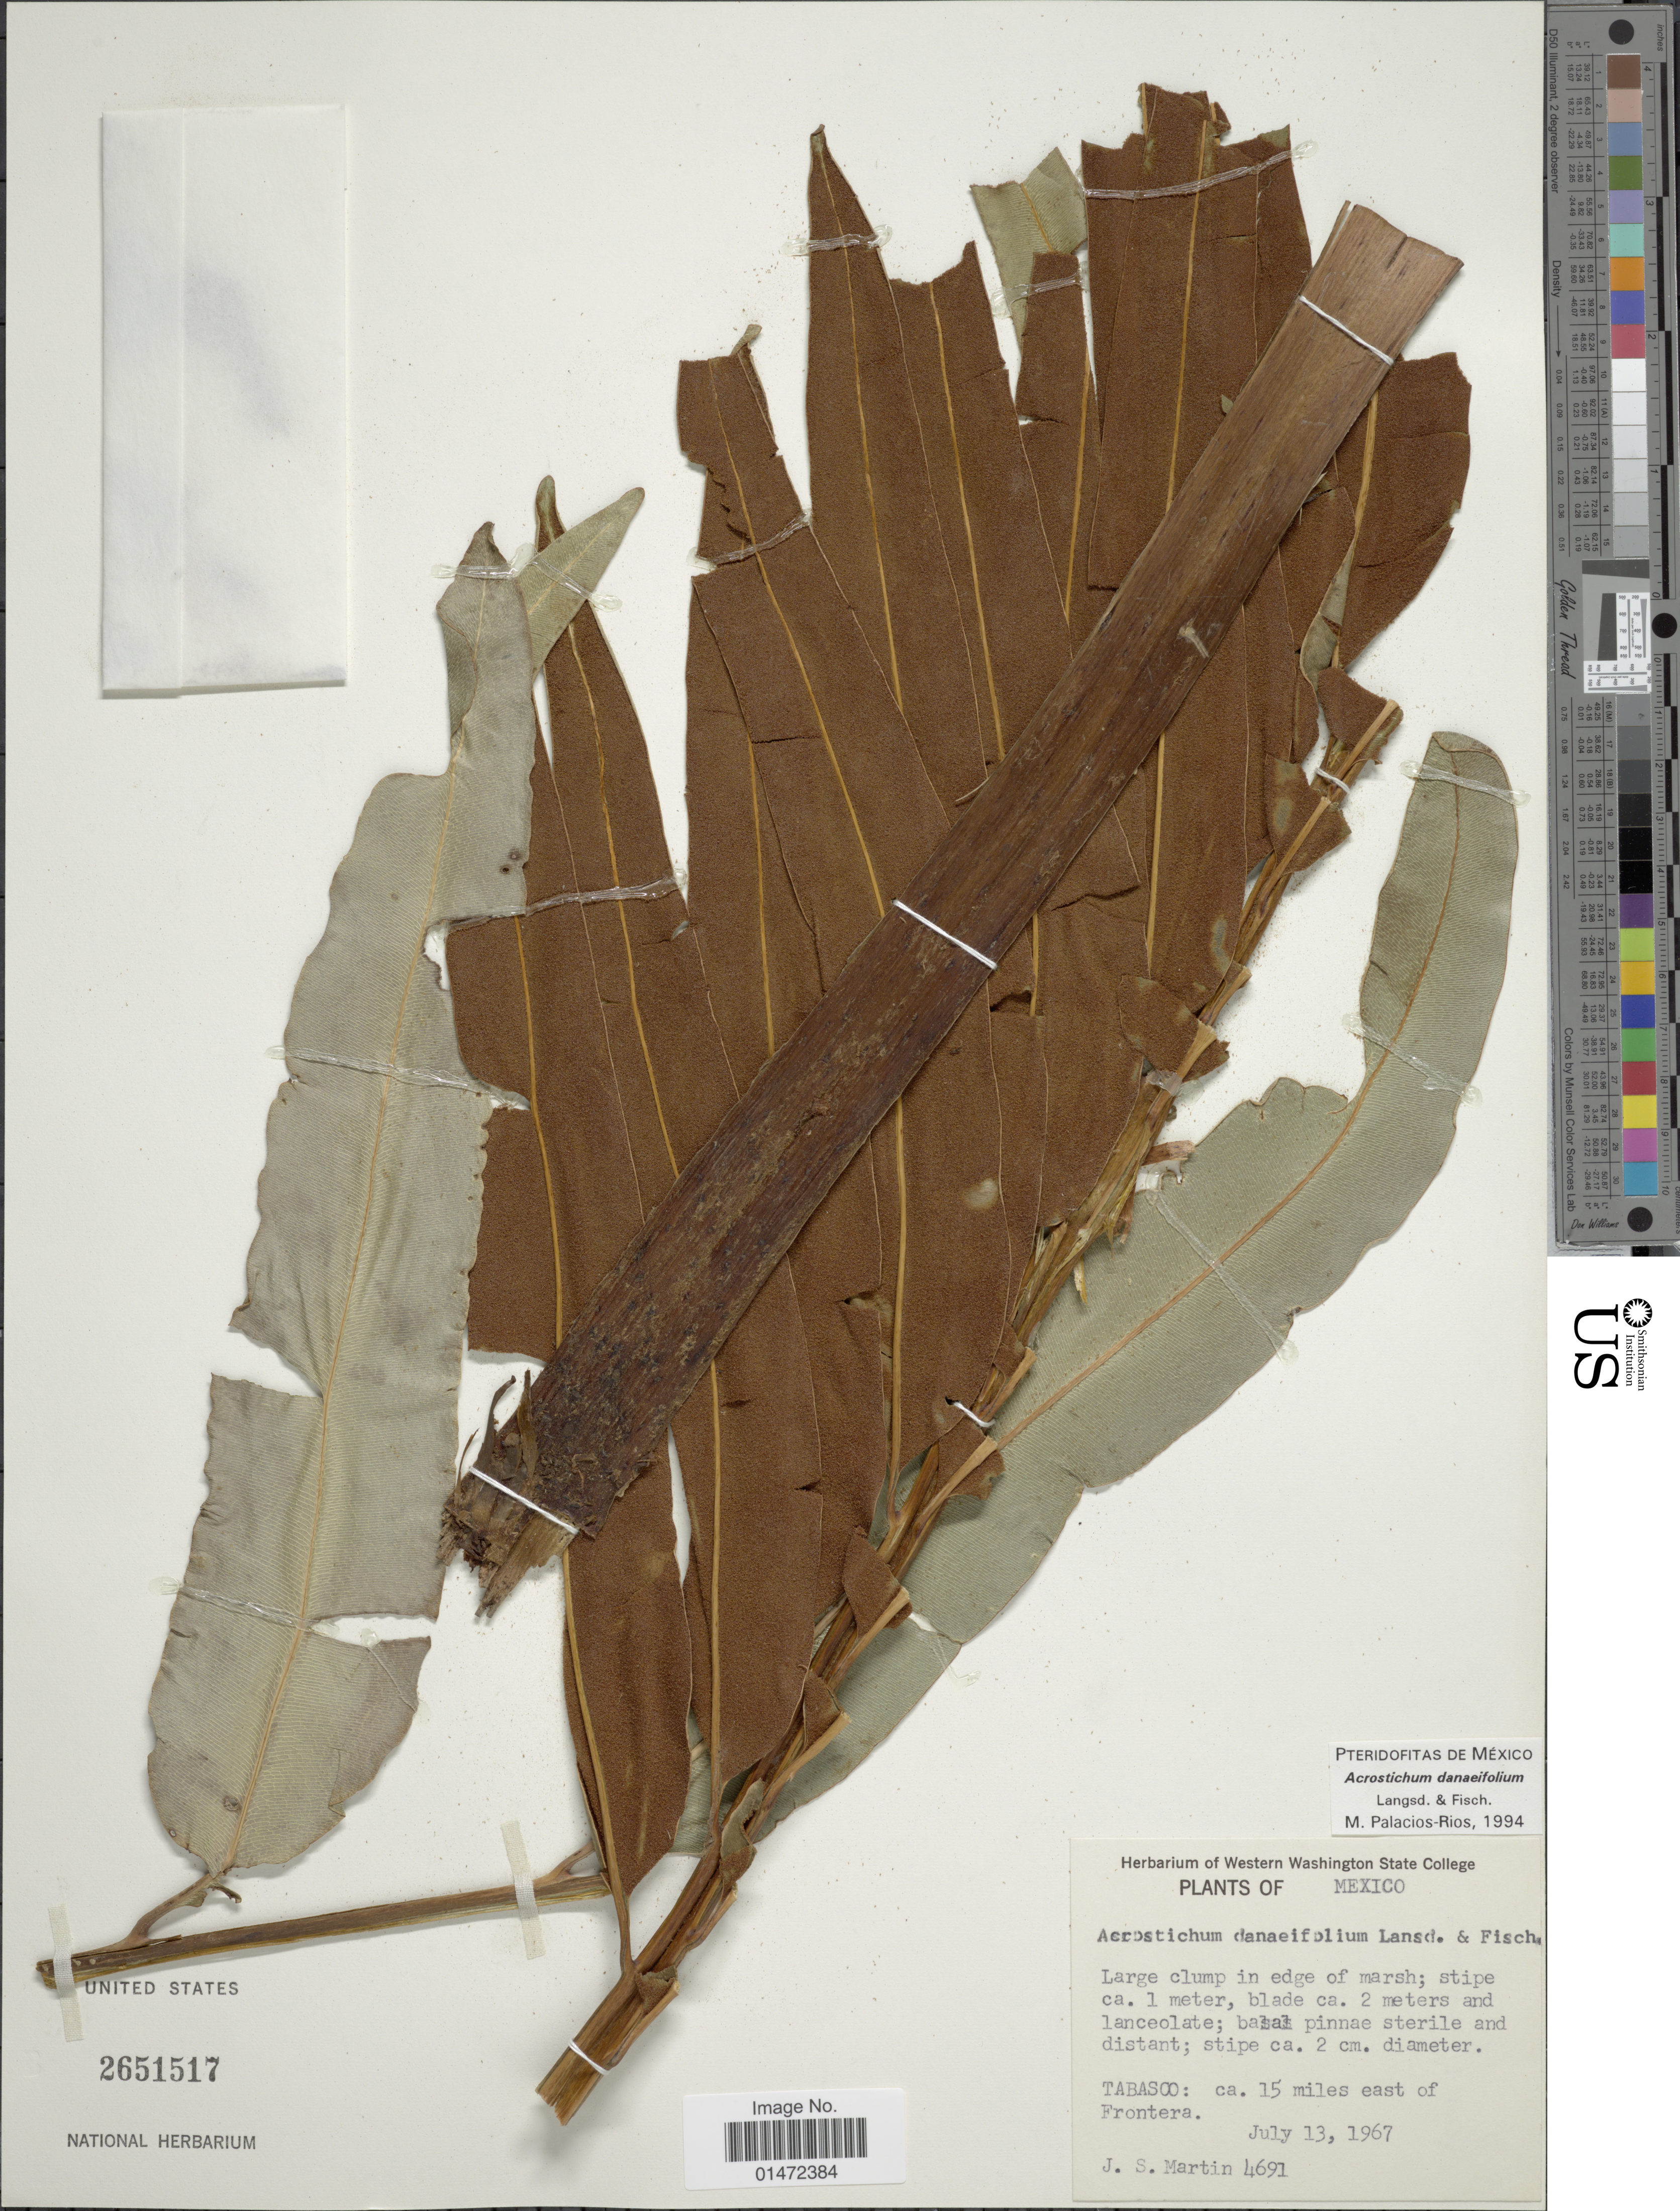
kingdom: Plantae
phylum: Tracheophyta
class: Polypodiopsida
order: Polypodiales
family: Pteridaceae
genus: Acrostichum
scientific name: Acrostichum danaeifolium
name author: Langsd. & Fisch.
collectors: J. S. Martin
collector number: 4691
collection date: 1967-07-13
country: Mexico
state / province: Tabasco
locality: Ca. 15 miles east of Frontera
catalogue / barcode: US 2651517